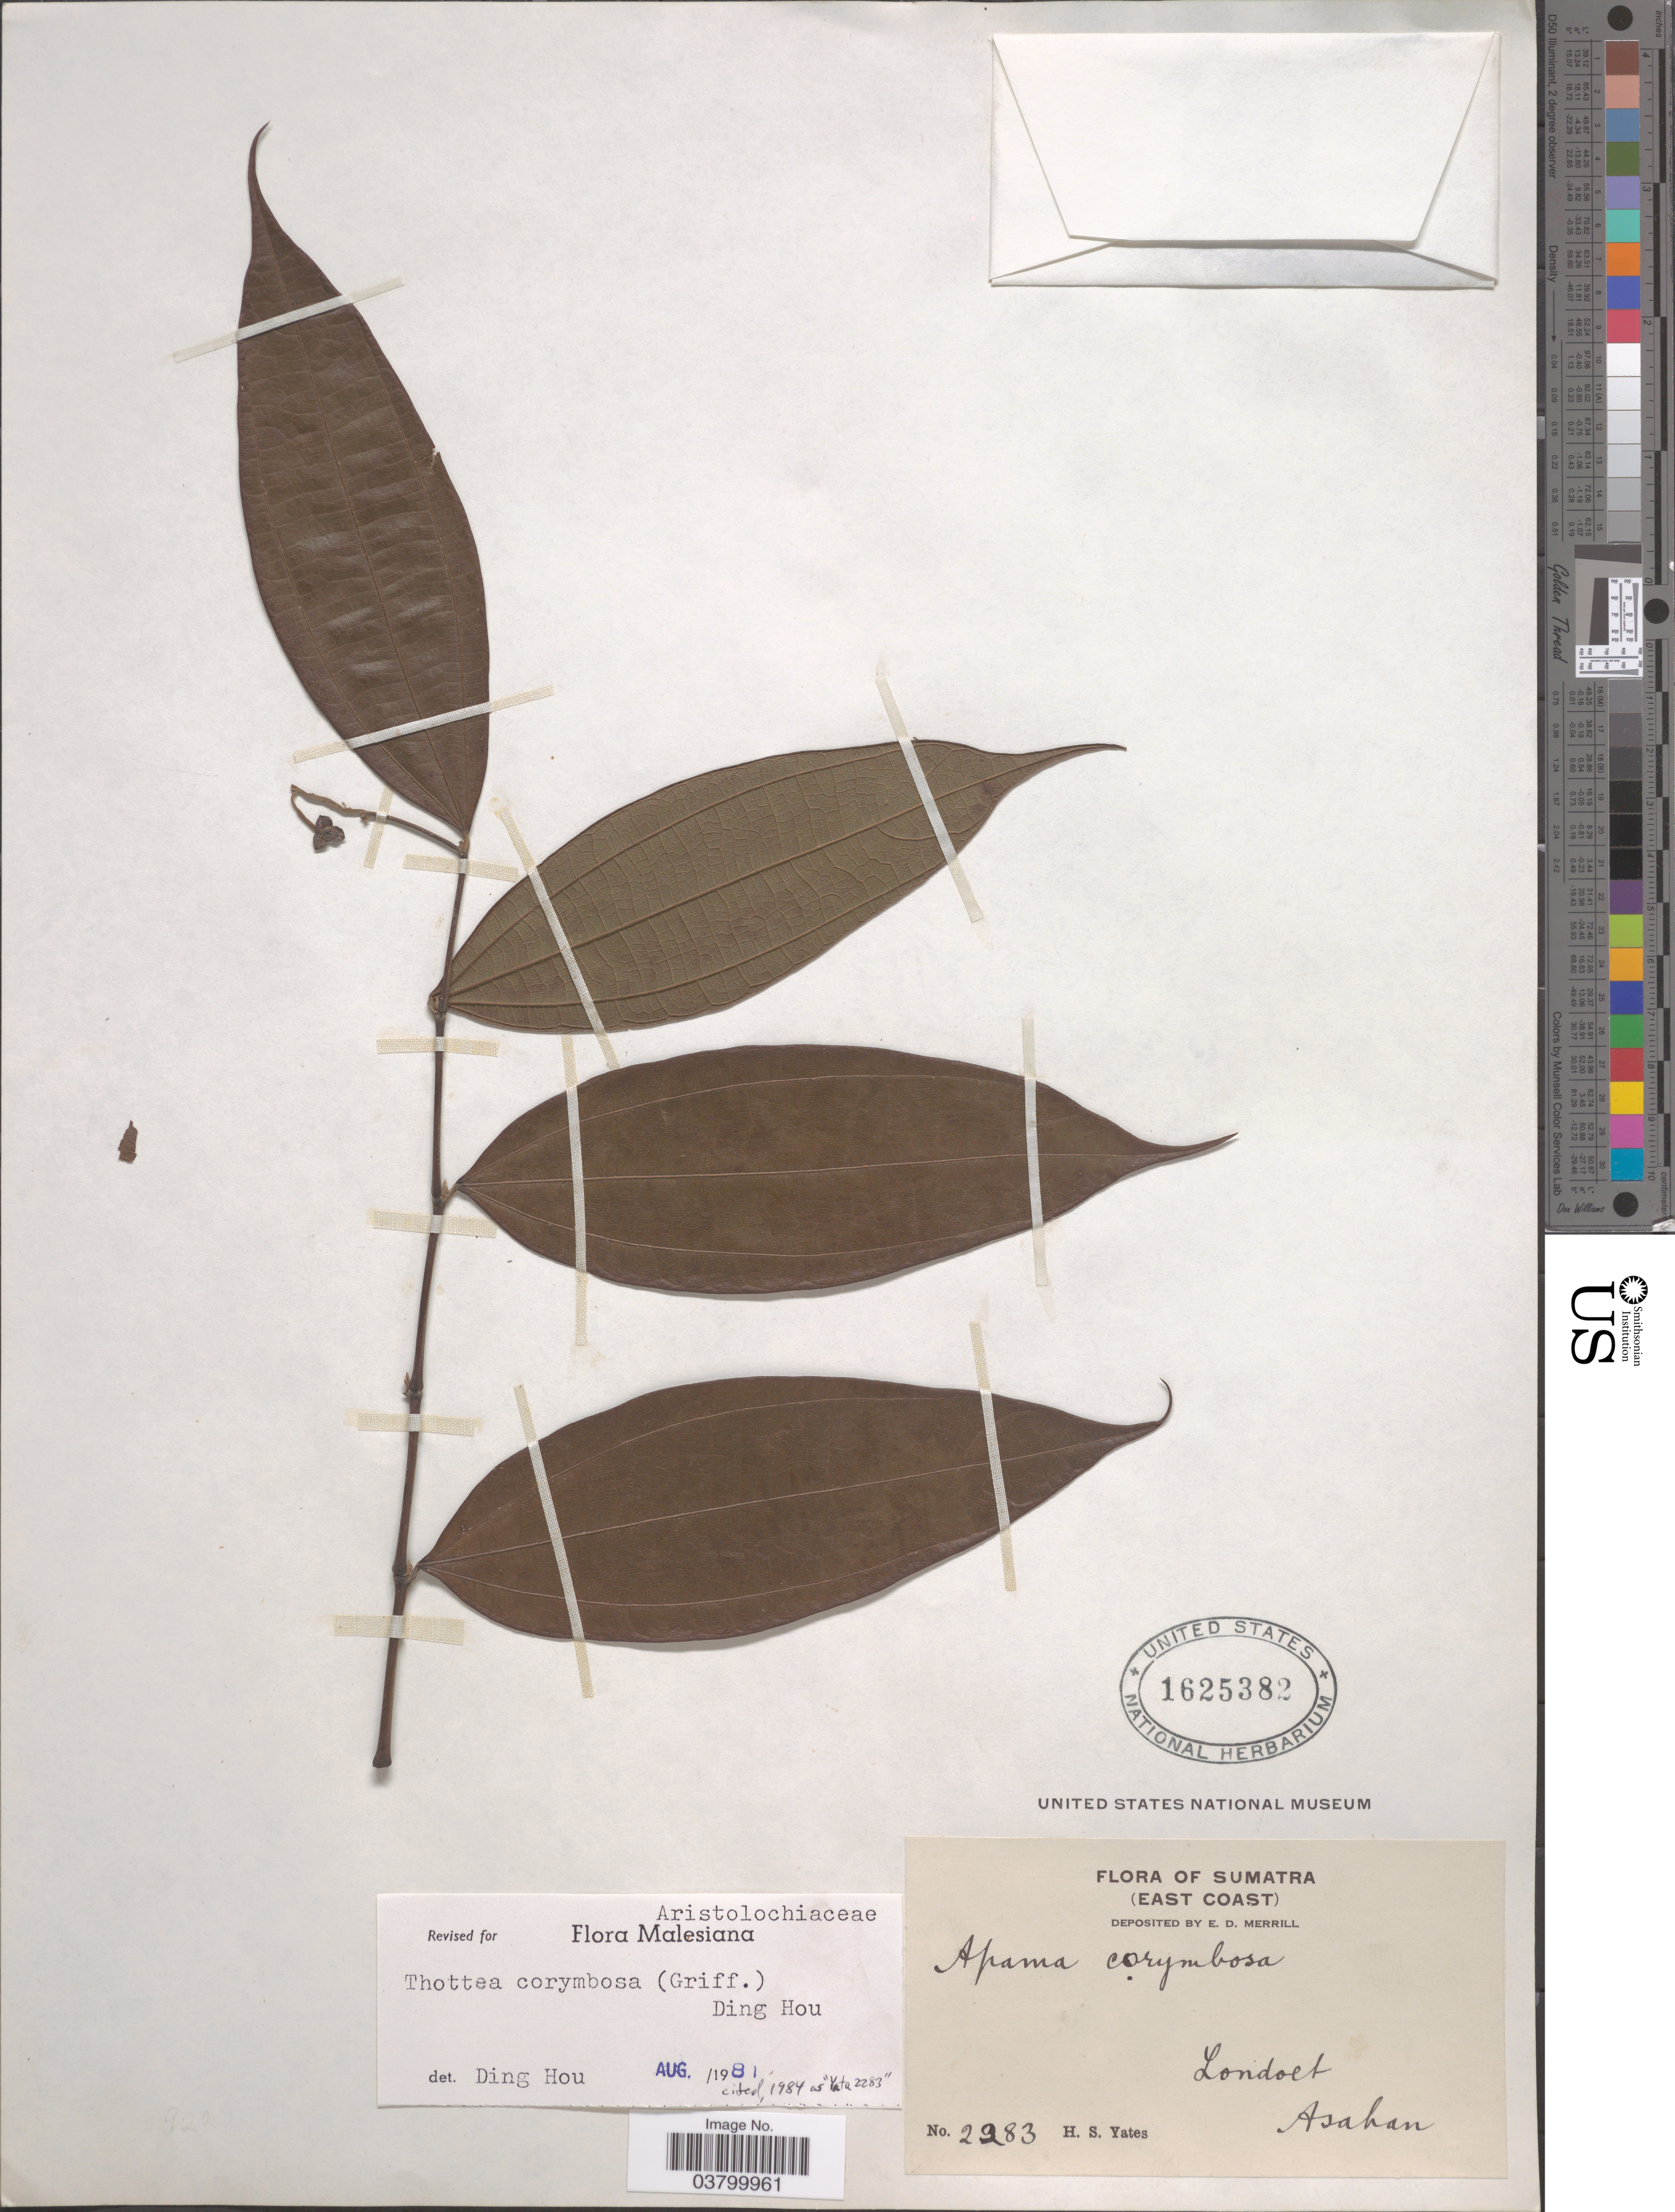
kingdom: Plantae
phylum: Tracheophyta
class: Magnoliopsida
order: Piperales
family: Aristolochiaceae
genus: Thottea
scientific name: Thottea corymbosa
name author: (Griff.) Ding Hou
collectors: H. S. Yates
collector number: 2283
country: Indonesia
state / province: Sumatra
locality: East Coast. Londoet. Asahan.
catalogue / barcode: US 1625382